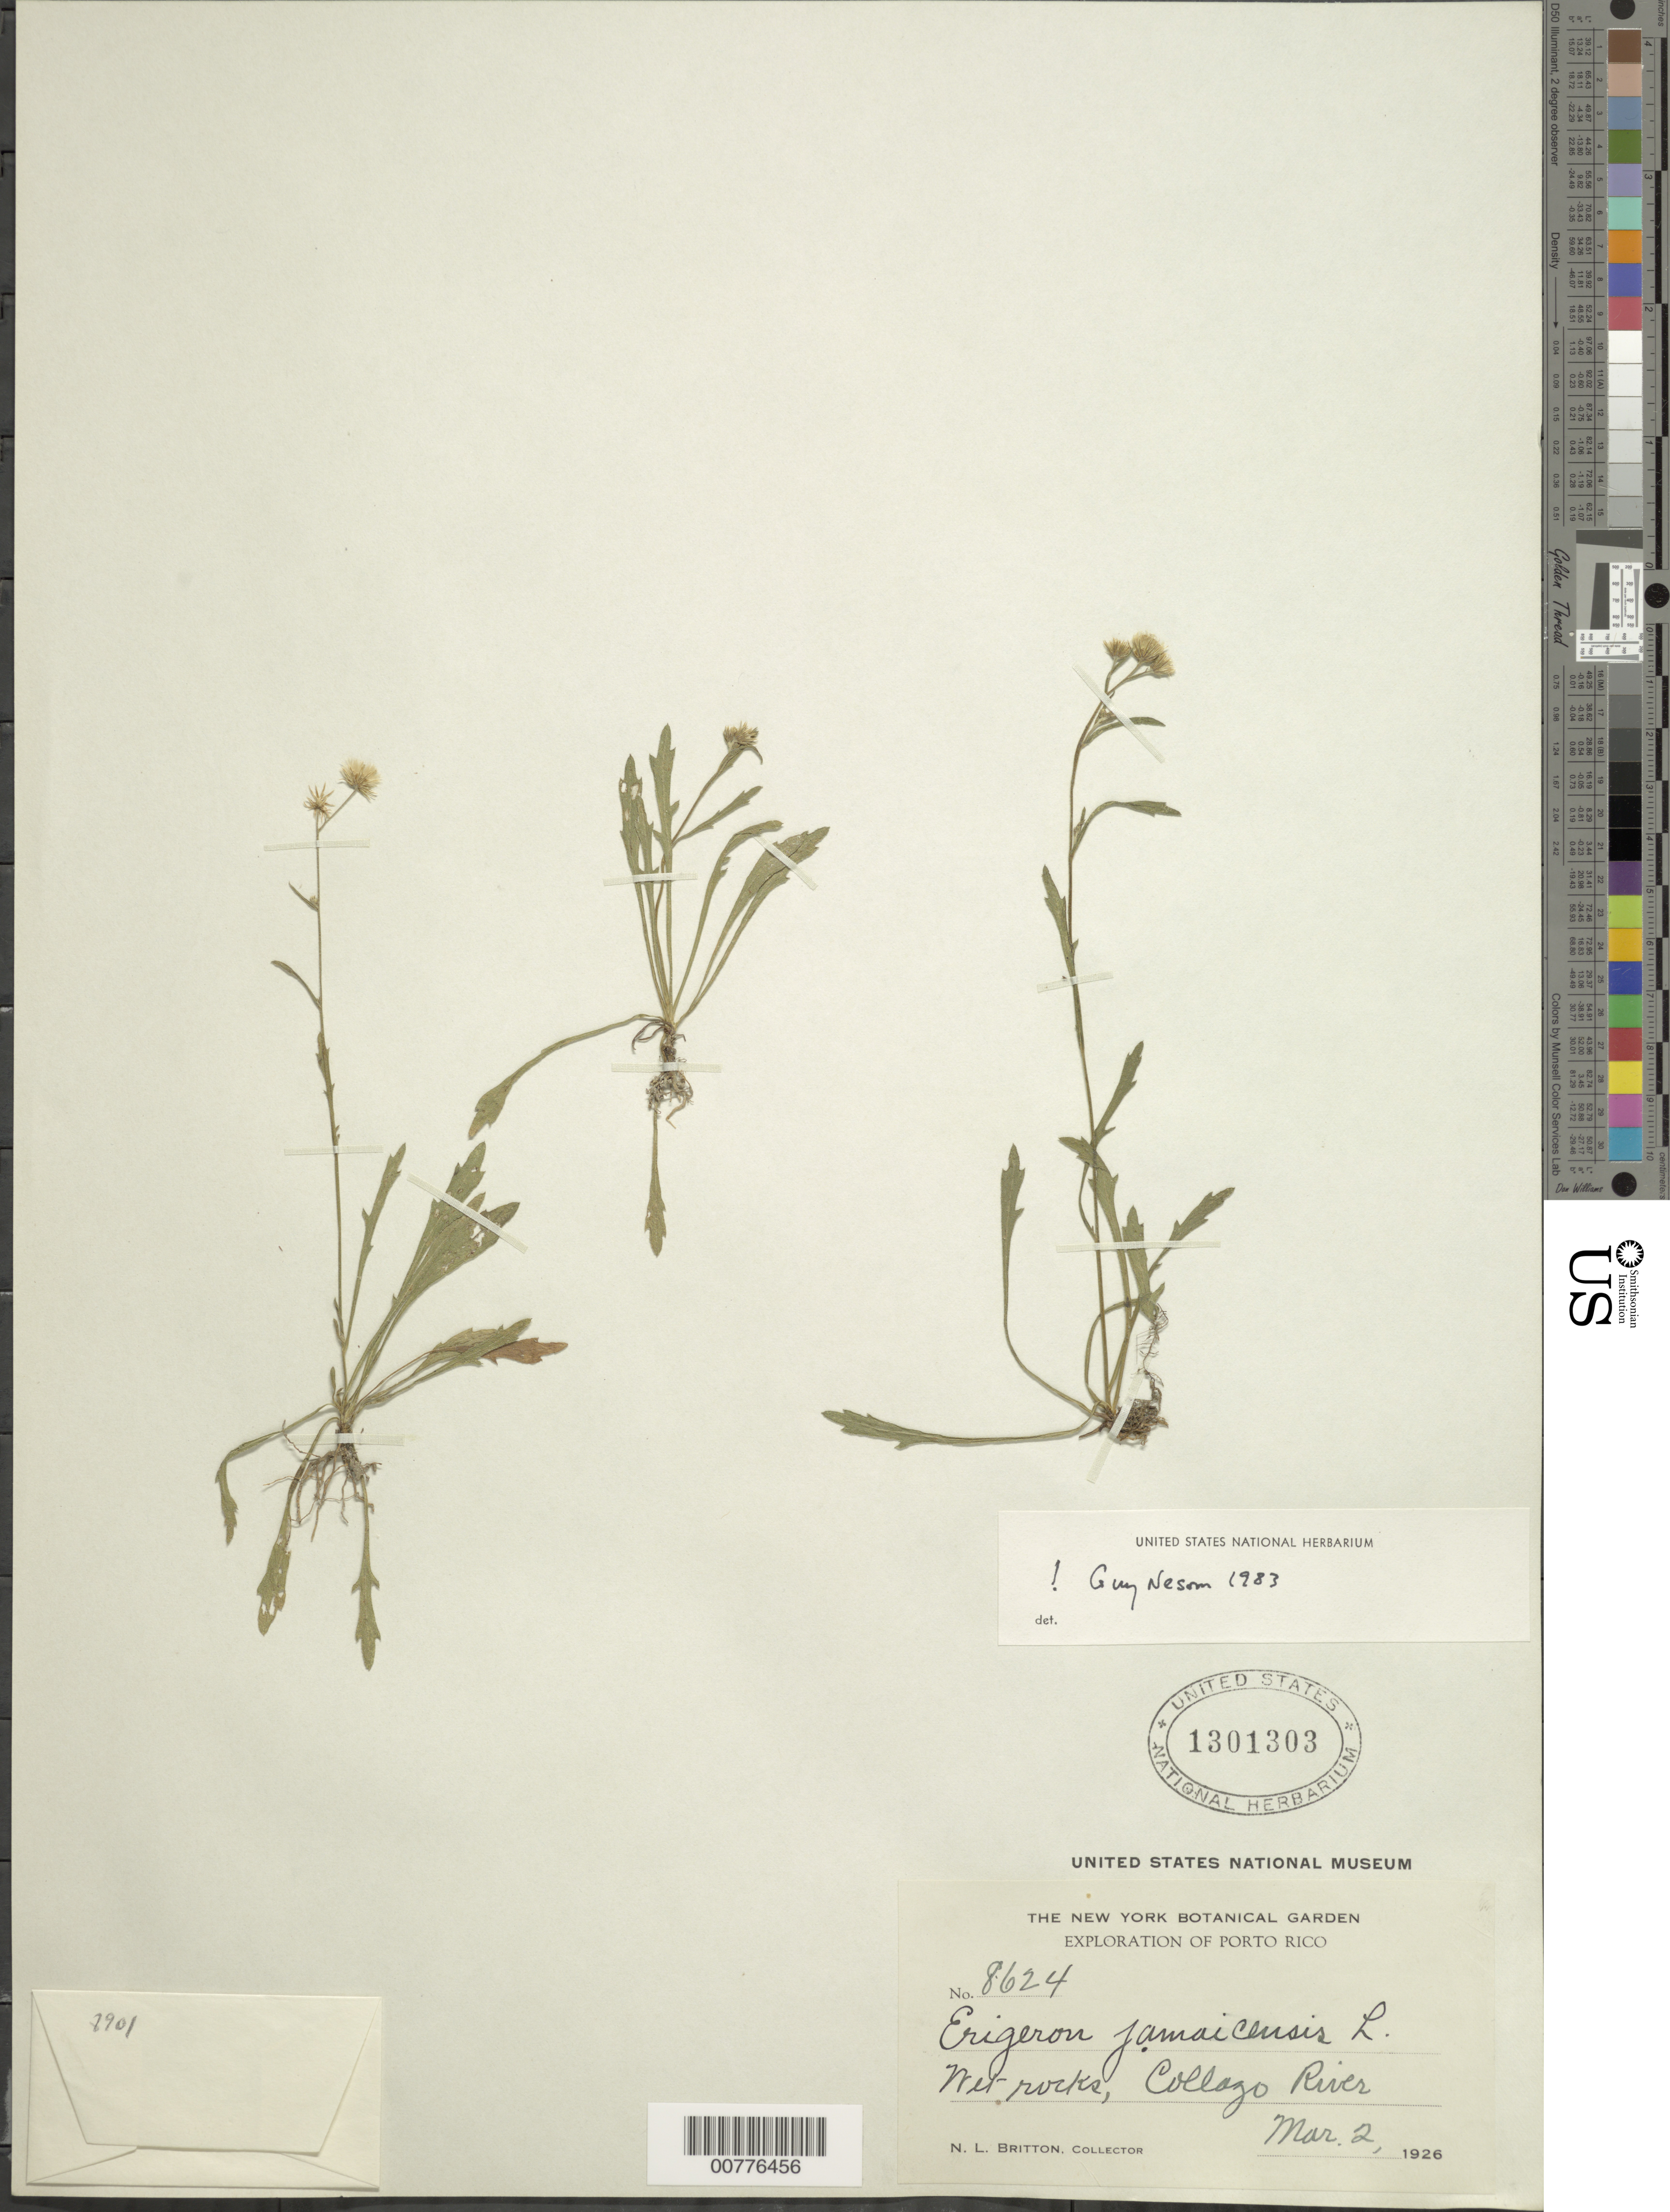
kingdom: Plantae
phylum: Tracheophyta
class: Magnoliopsida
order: Asterales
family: Asteraceae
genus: Erigeron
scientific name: Erigeron jamaicensis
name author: L.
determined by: Nesom, Guy L.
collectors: N. Britton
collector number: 8624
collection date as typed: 02 Mar 1926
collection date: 1926-03-02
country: Puerto Rico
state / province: San Sebastián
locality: Wet rocks, Collazo River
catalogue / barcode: US 1301303